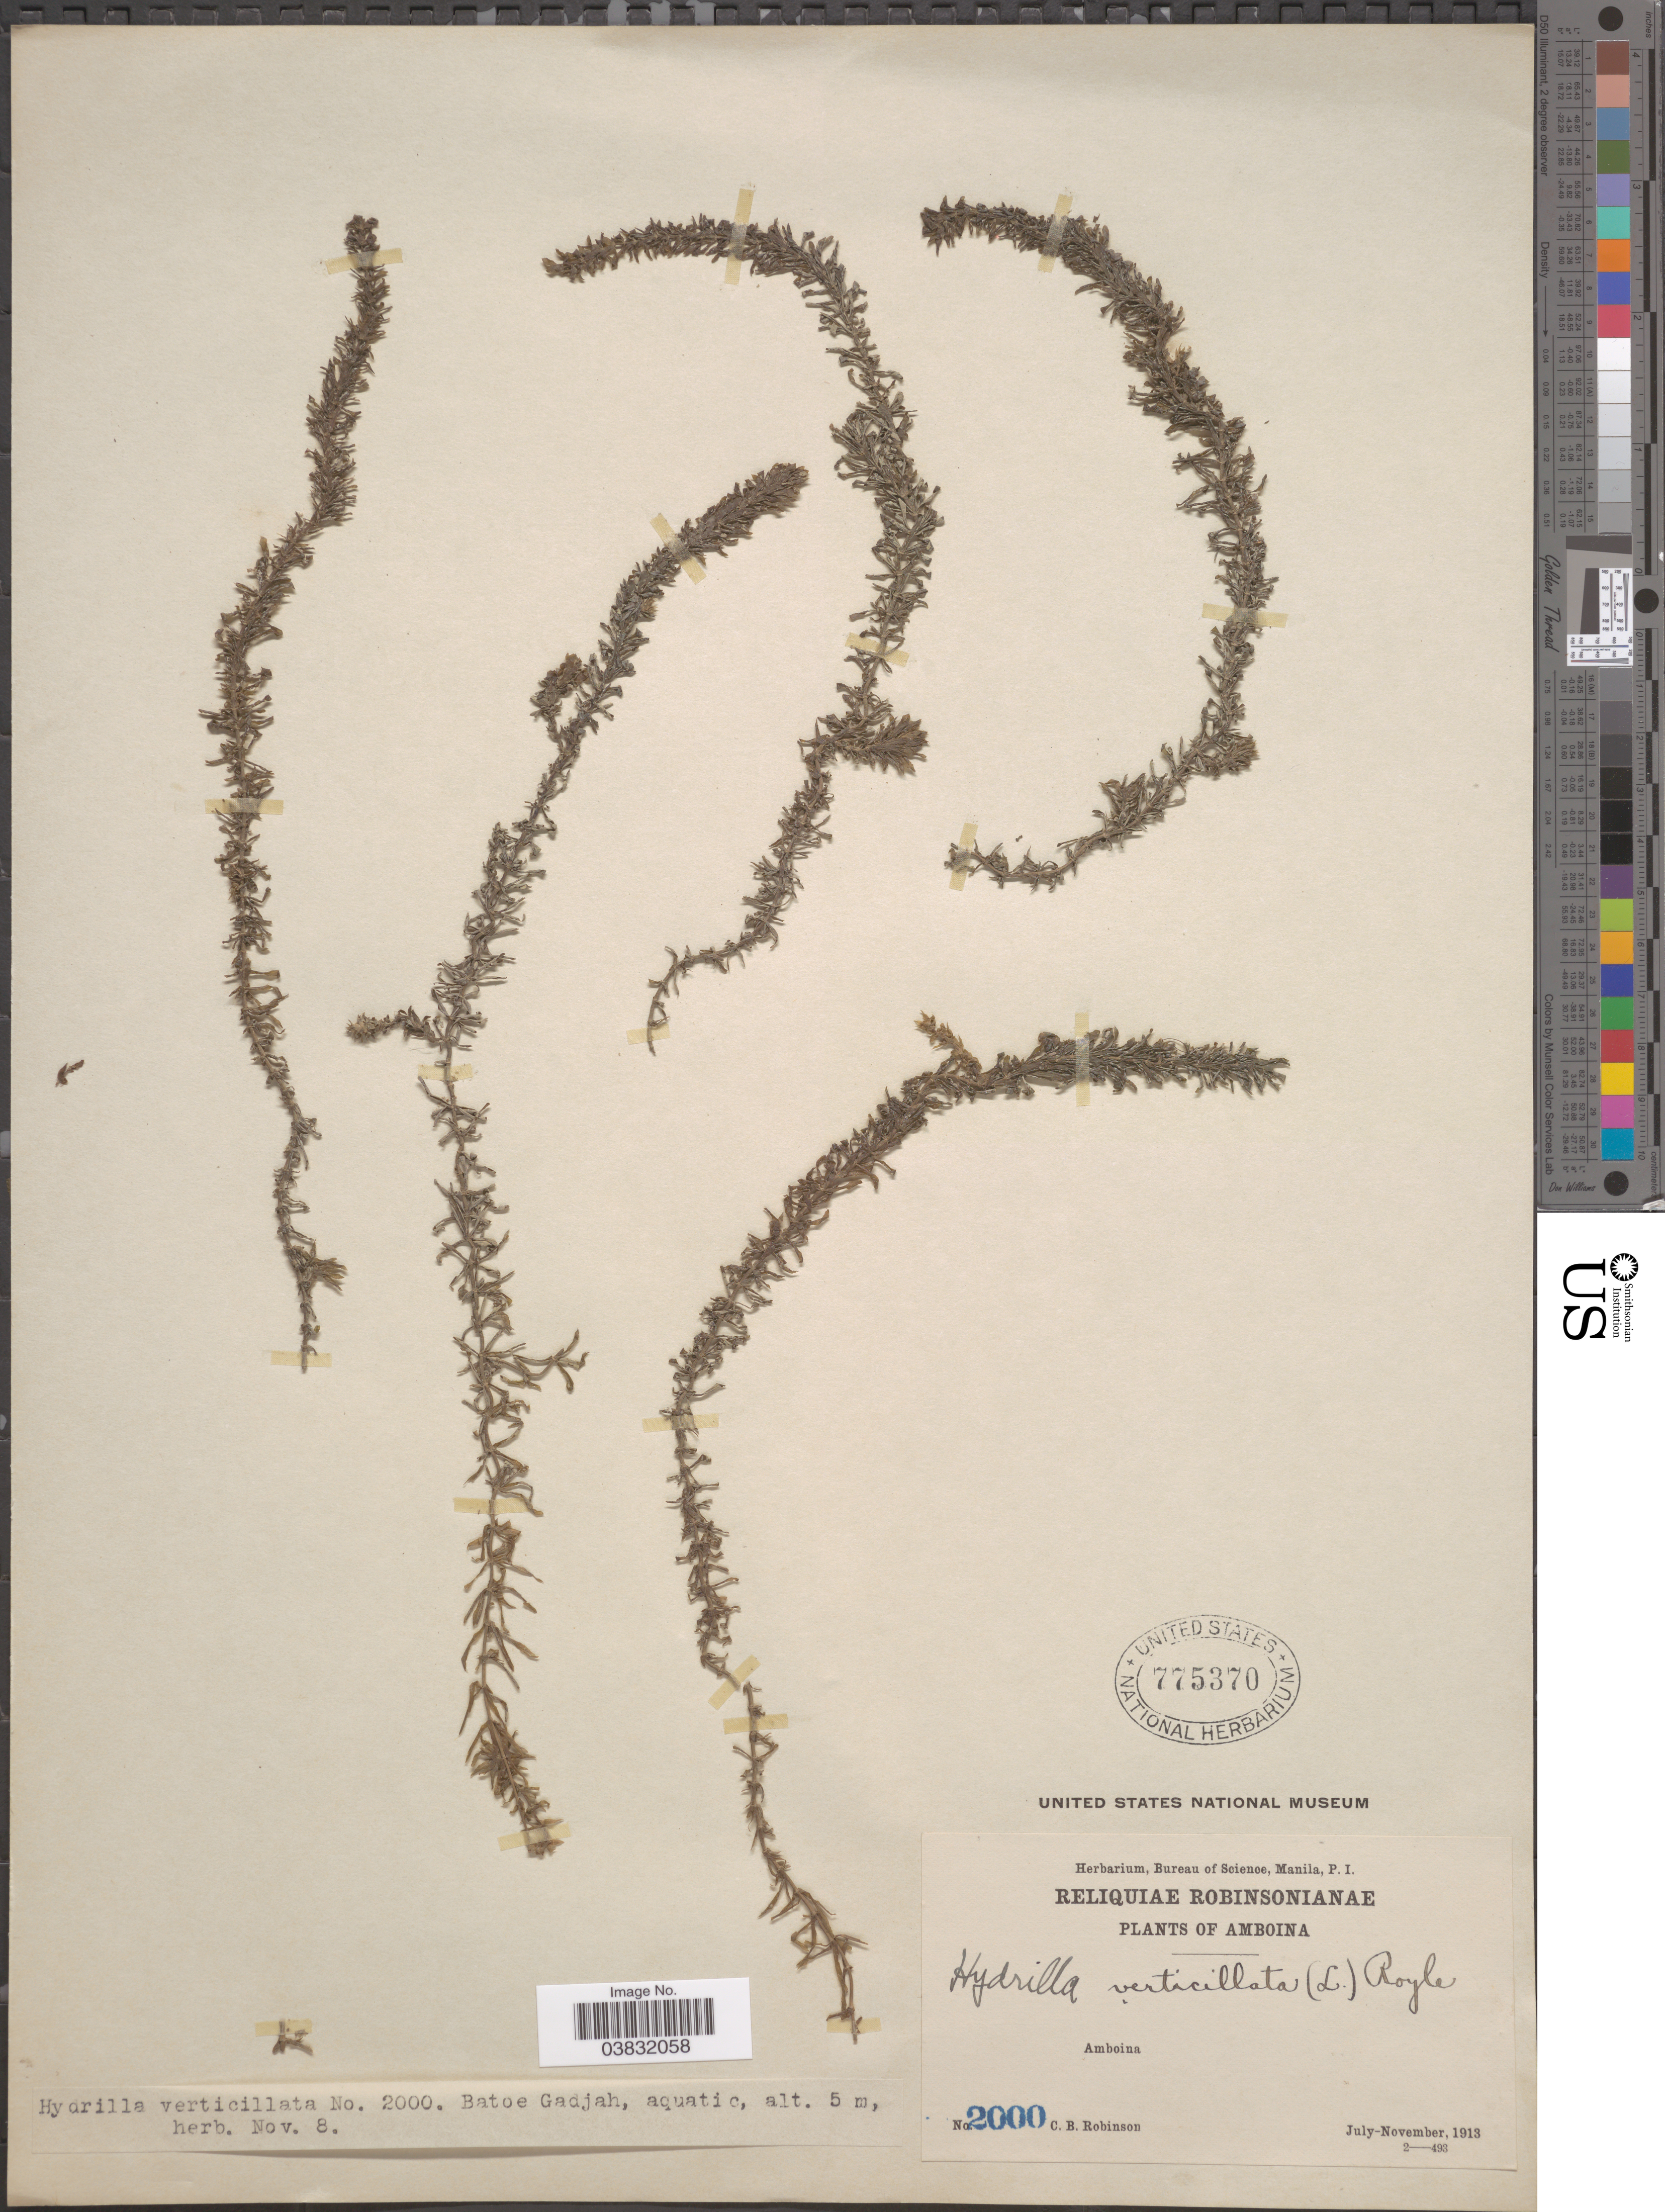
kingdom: Plantae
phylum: Tracheophyta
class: Liliopsida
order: Alismatales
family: Hydrocharitaceae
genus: Hydrilla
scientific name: Hydrilla verticillata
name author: (L. f.) Royle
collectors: C. Robinson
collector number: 2000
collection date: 1913-11-08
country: Indonesia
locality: Batoe Gadjah. Amboina.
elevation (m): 5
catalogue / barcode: US 775370